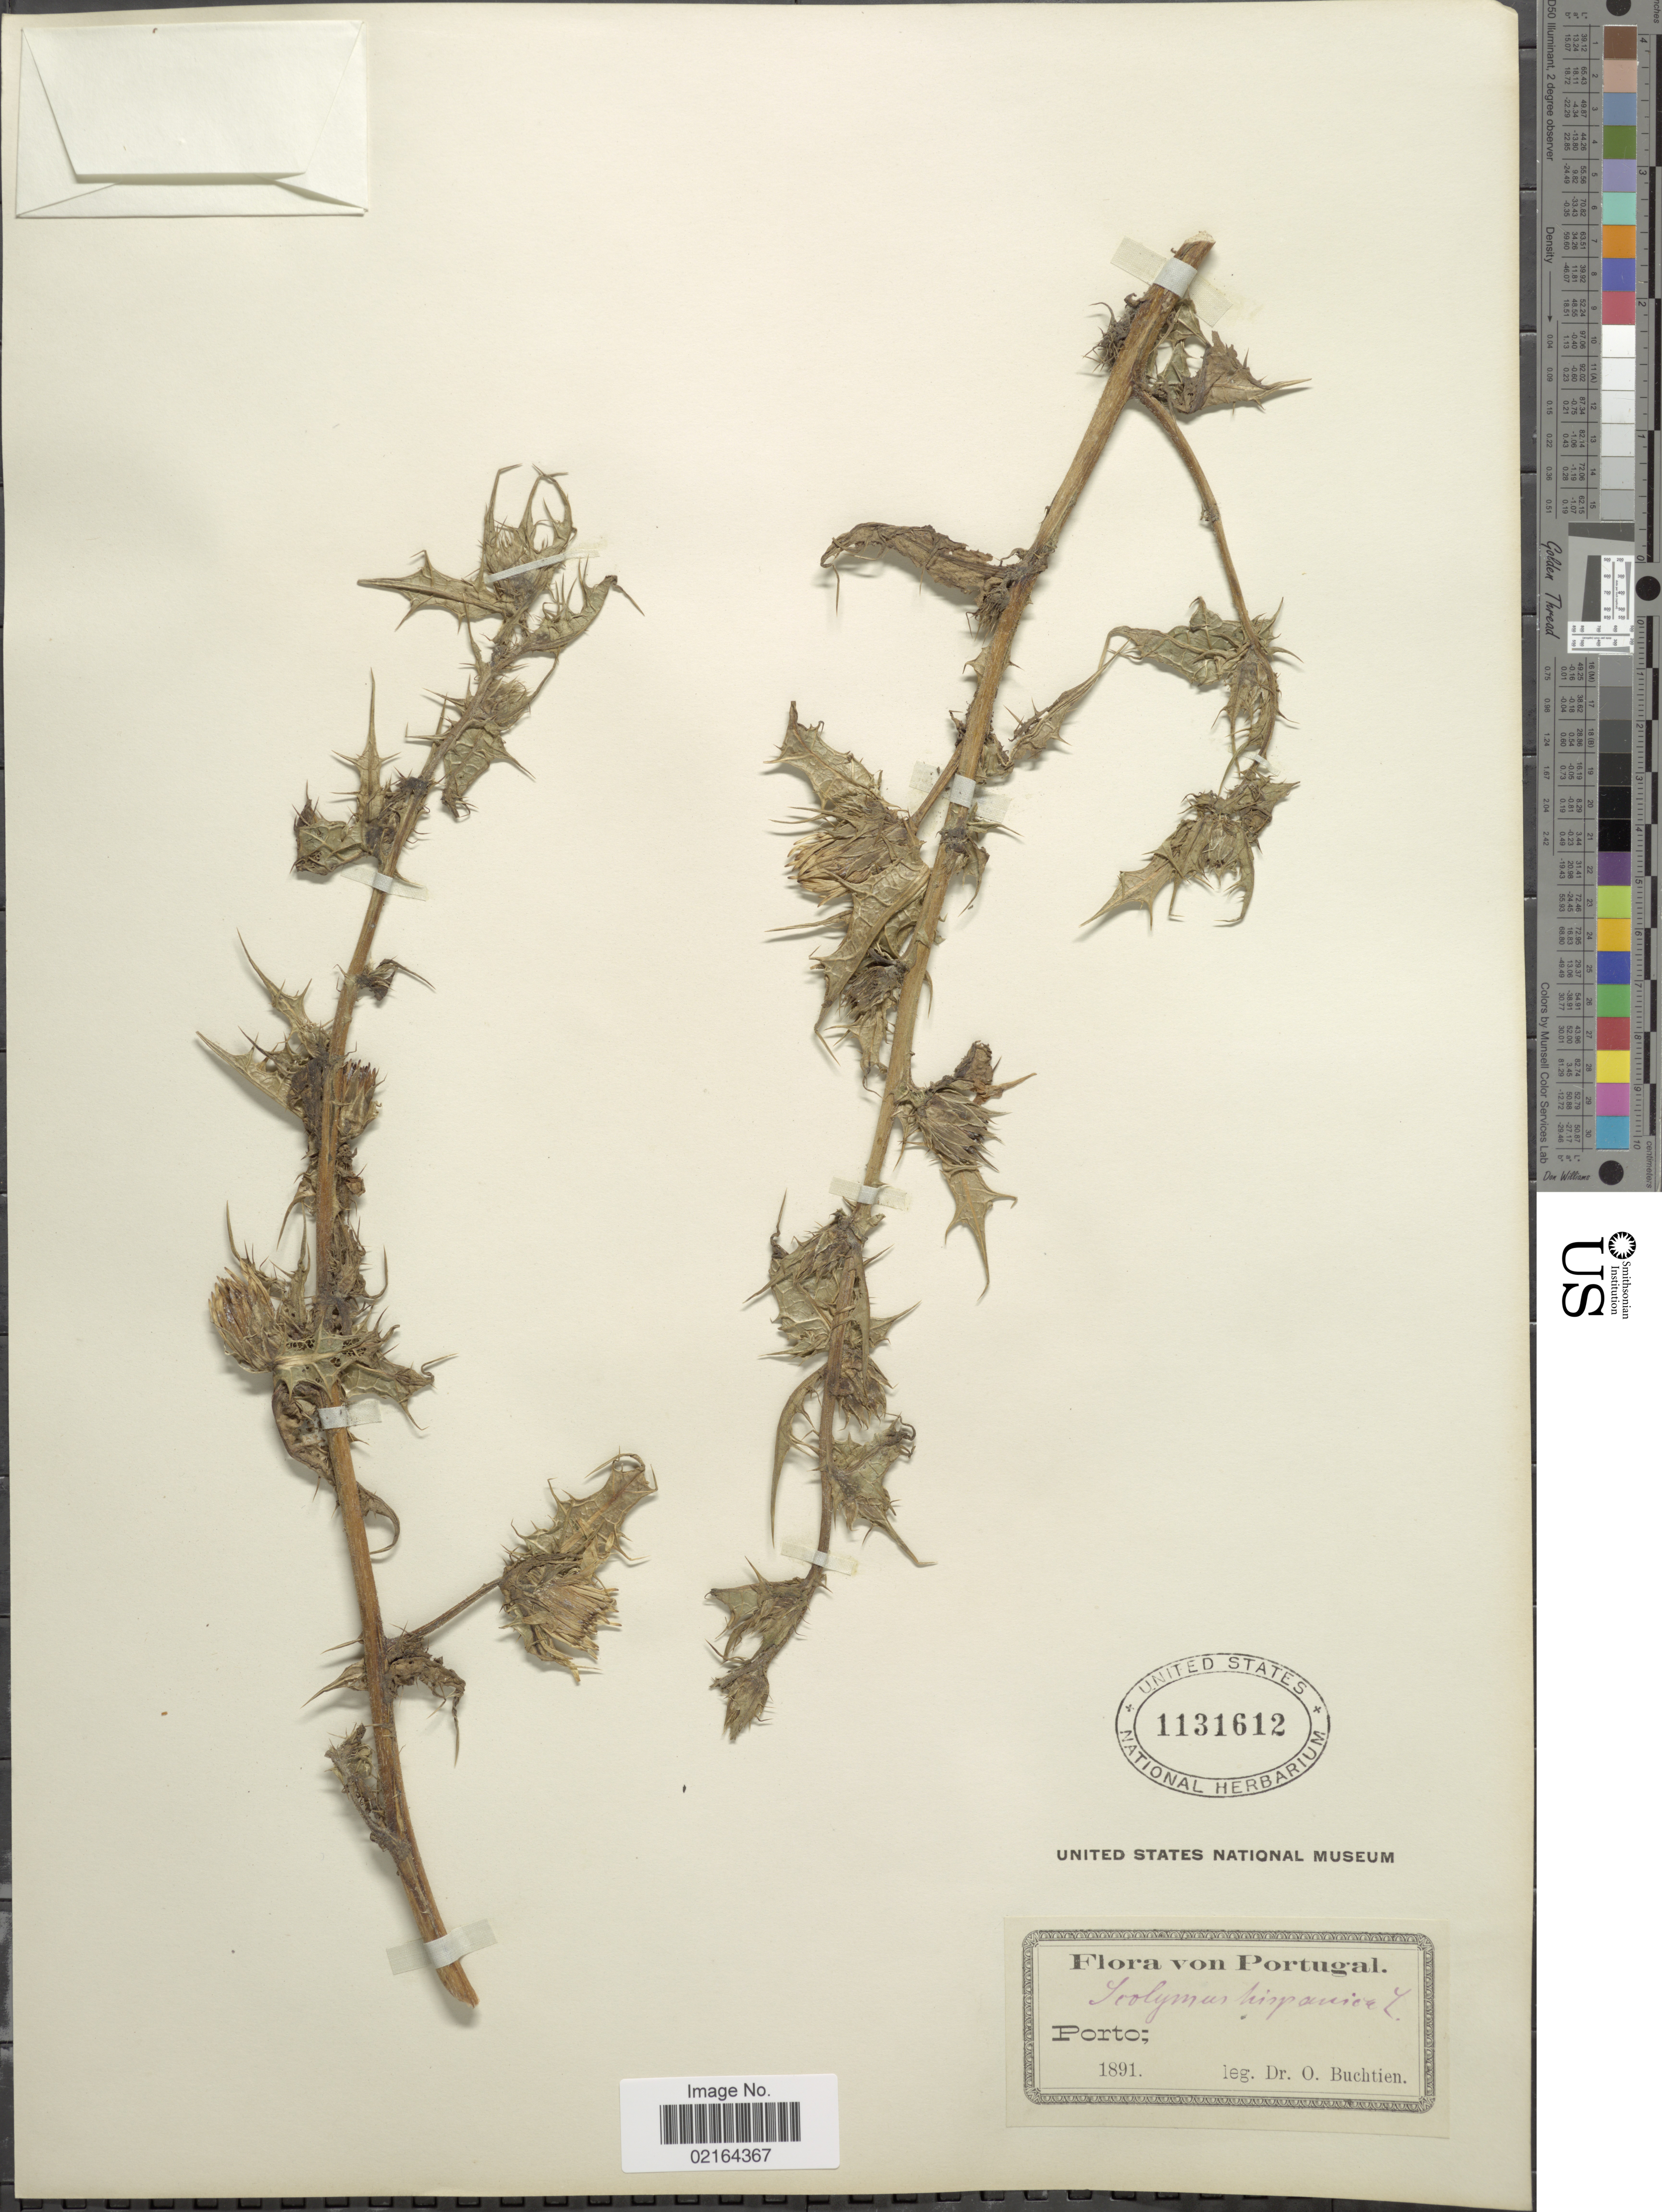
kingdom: Plantae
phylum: Tracheophyta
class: Magnoliopsida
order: Asterales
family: Asteraceae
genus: Scolymus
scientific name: Scolymus hispanicus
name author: L.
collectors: O. Buchtien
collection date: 1891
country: Portugal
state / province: Porto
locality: Porto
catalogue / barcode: US 1131612